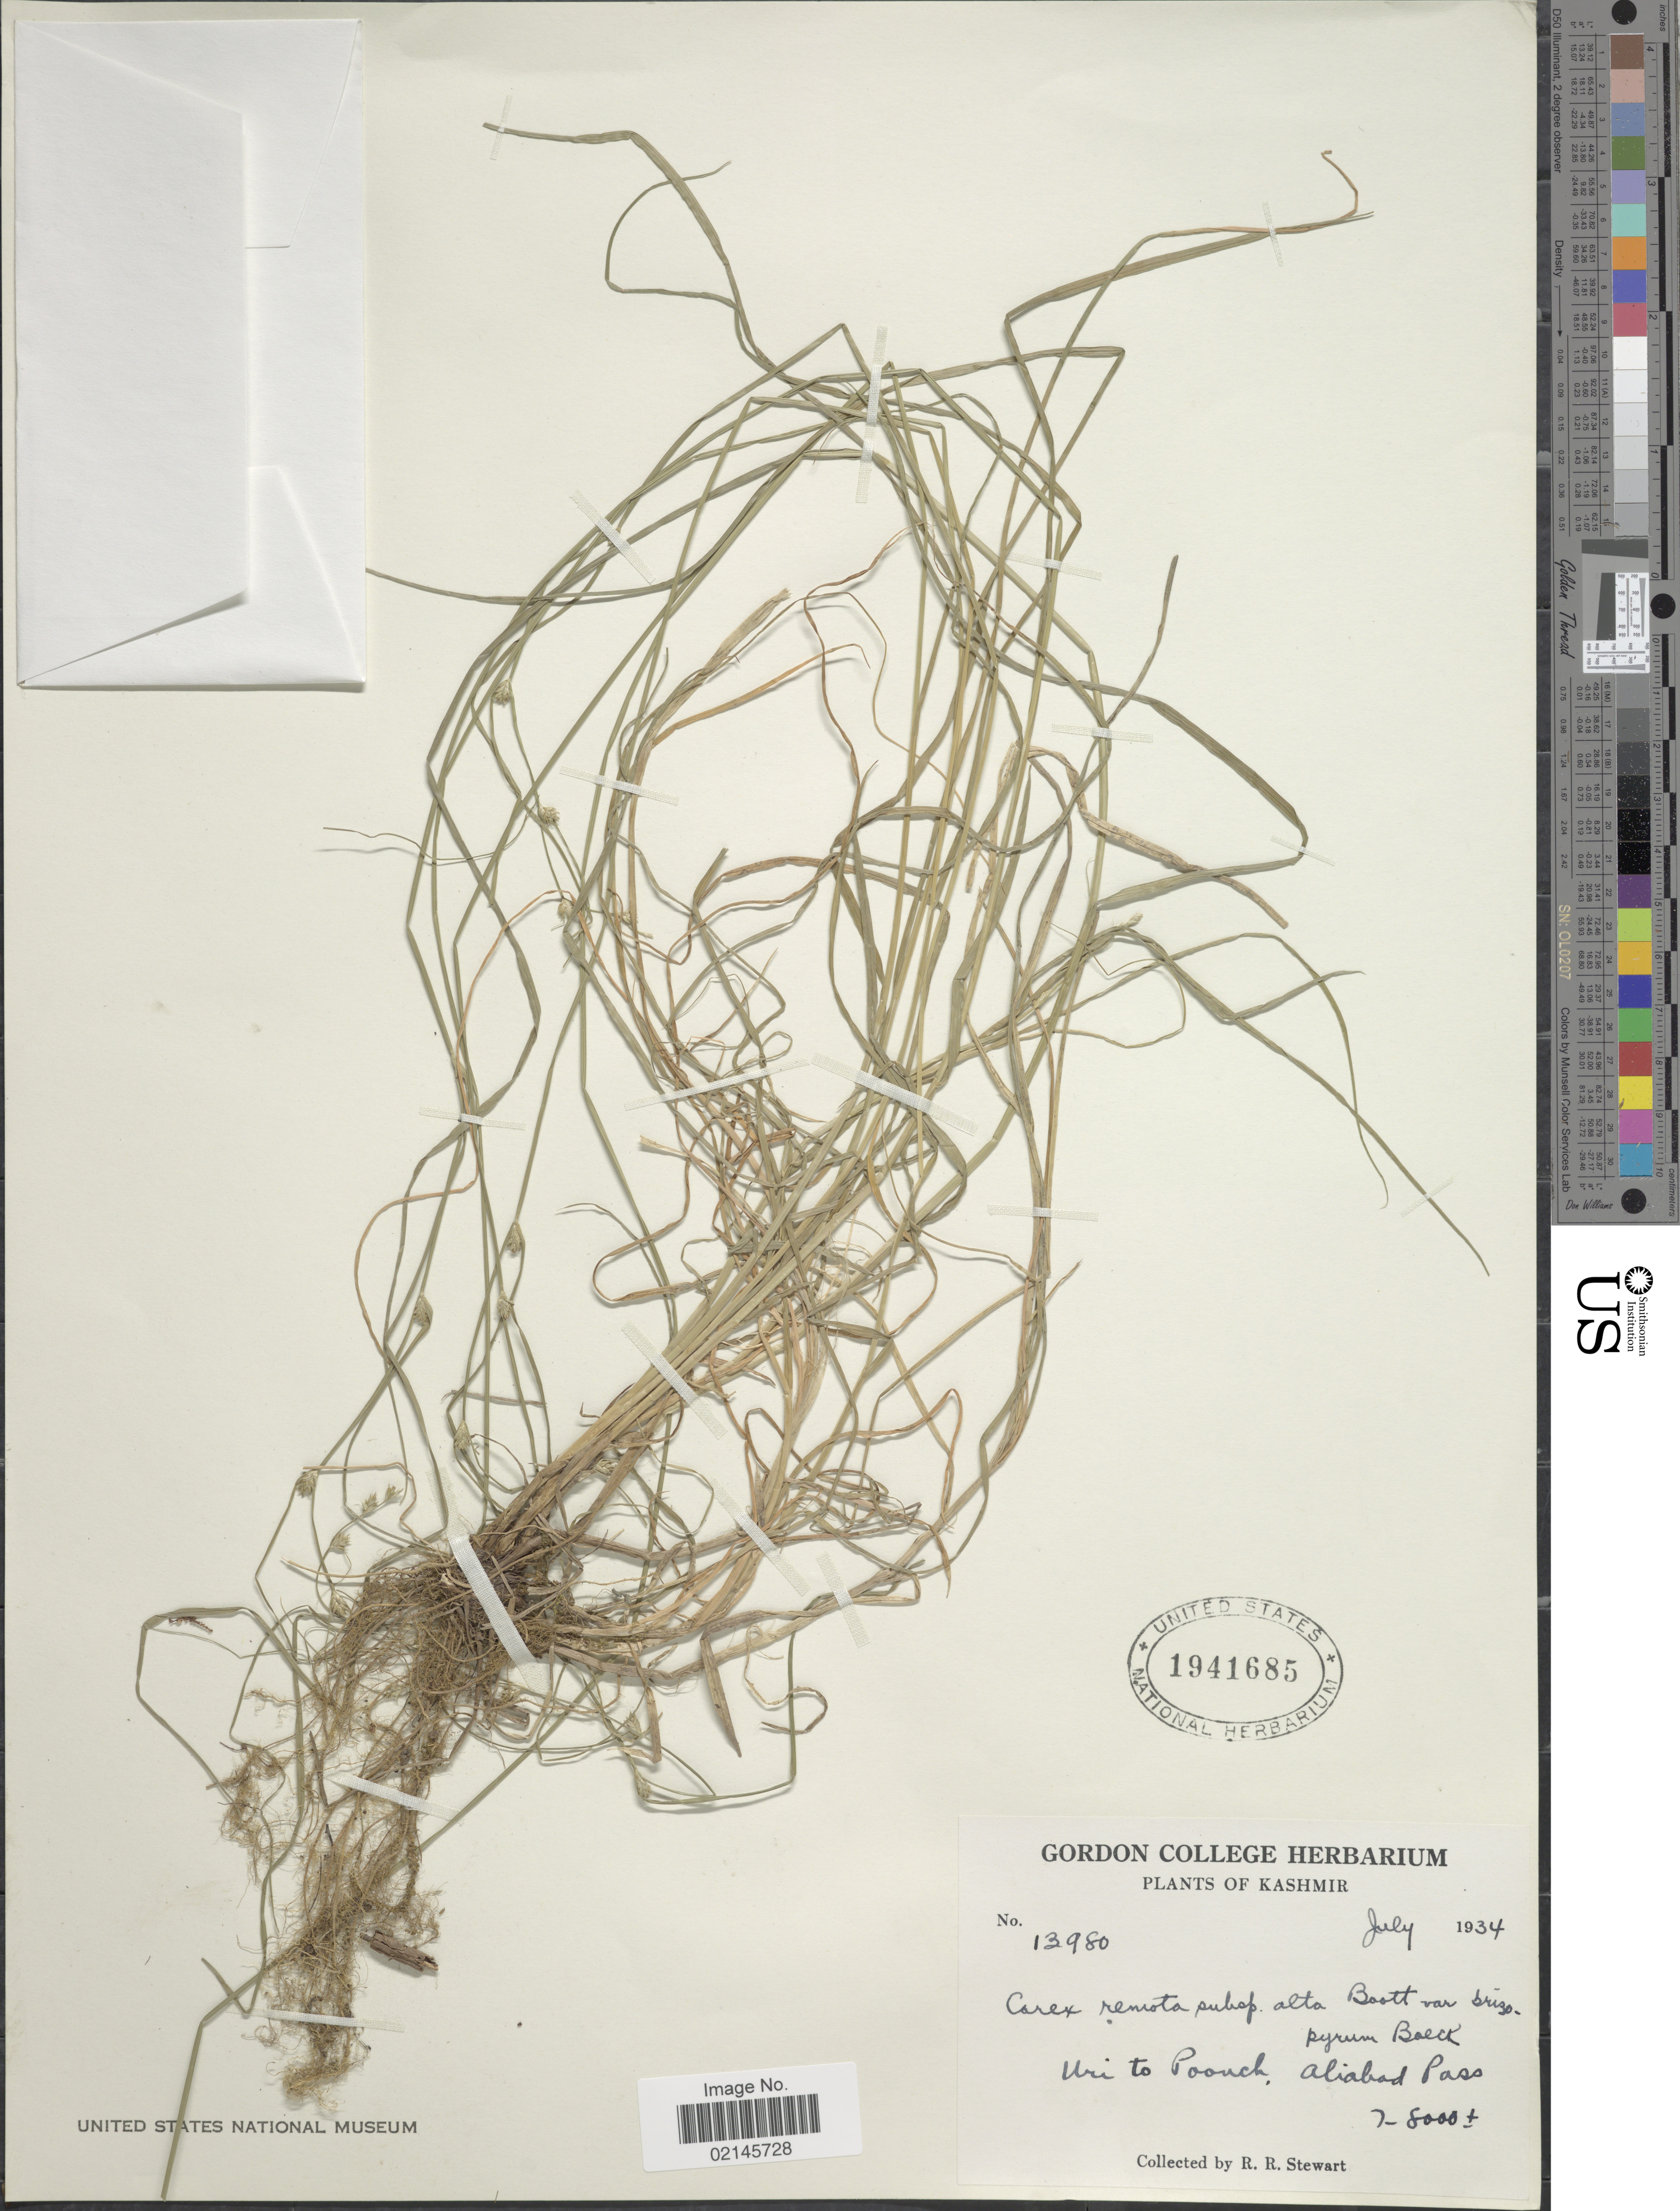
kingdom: Plantae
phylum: Tracheophyta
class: Liliopsida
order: Poales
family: Cyperaceae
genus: Carex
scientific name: Carex remota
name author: L.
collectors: R. R. Stewart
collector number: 13980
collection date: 1934-07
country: India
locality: Kashmir, Uri to Poouch, Aliabad Pass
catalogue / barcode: US 1941685